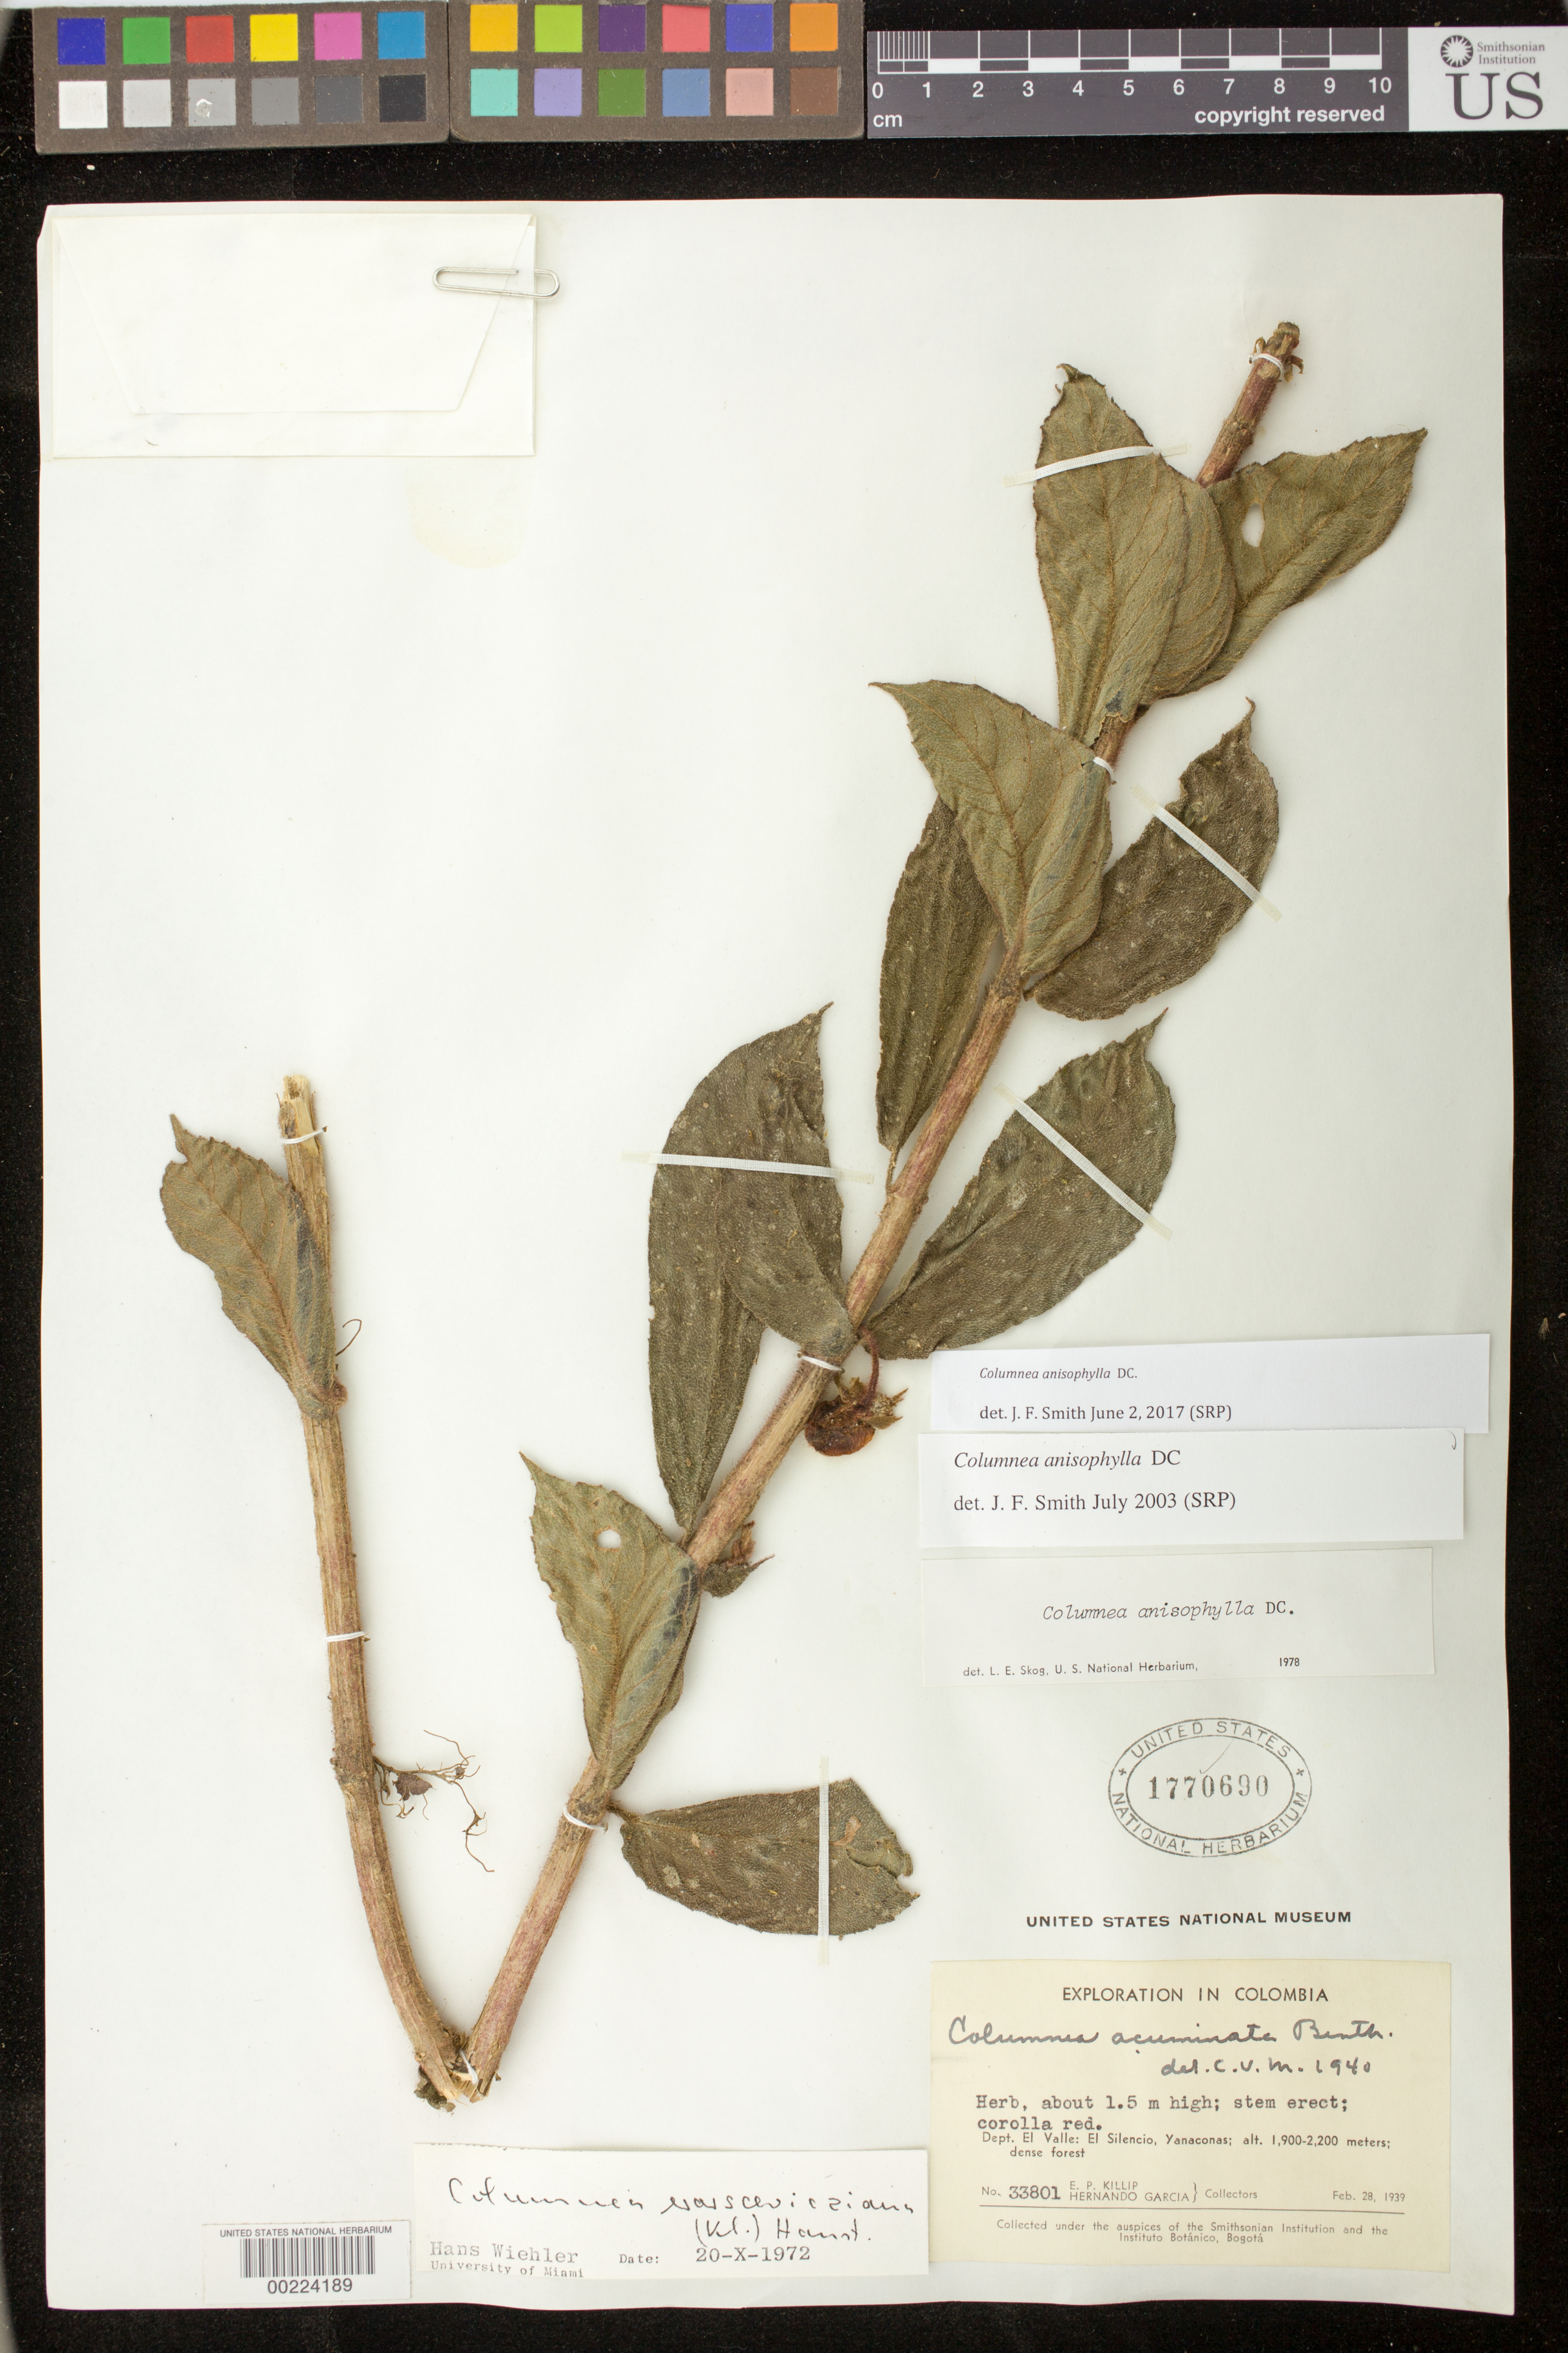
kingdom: Plantae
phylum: Tracheophyta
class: Magnoliopsida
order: Lamiales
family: Gesneriaceae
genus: Columnea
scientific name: Columnea anisophylla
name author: DC.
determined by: Smith, J. F.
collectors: E. P. Killip & H. Garcia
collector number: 33801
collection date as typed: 28 Feb 1939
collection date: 1939-02-28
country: Colombia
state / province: Valle del Cauca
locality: El Silencio, Yanaconas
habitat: Dense forest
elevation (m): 1900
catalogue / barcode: US 1770690